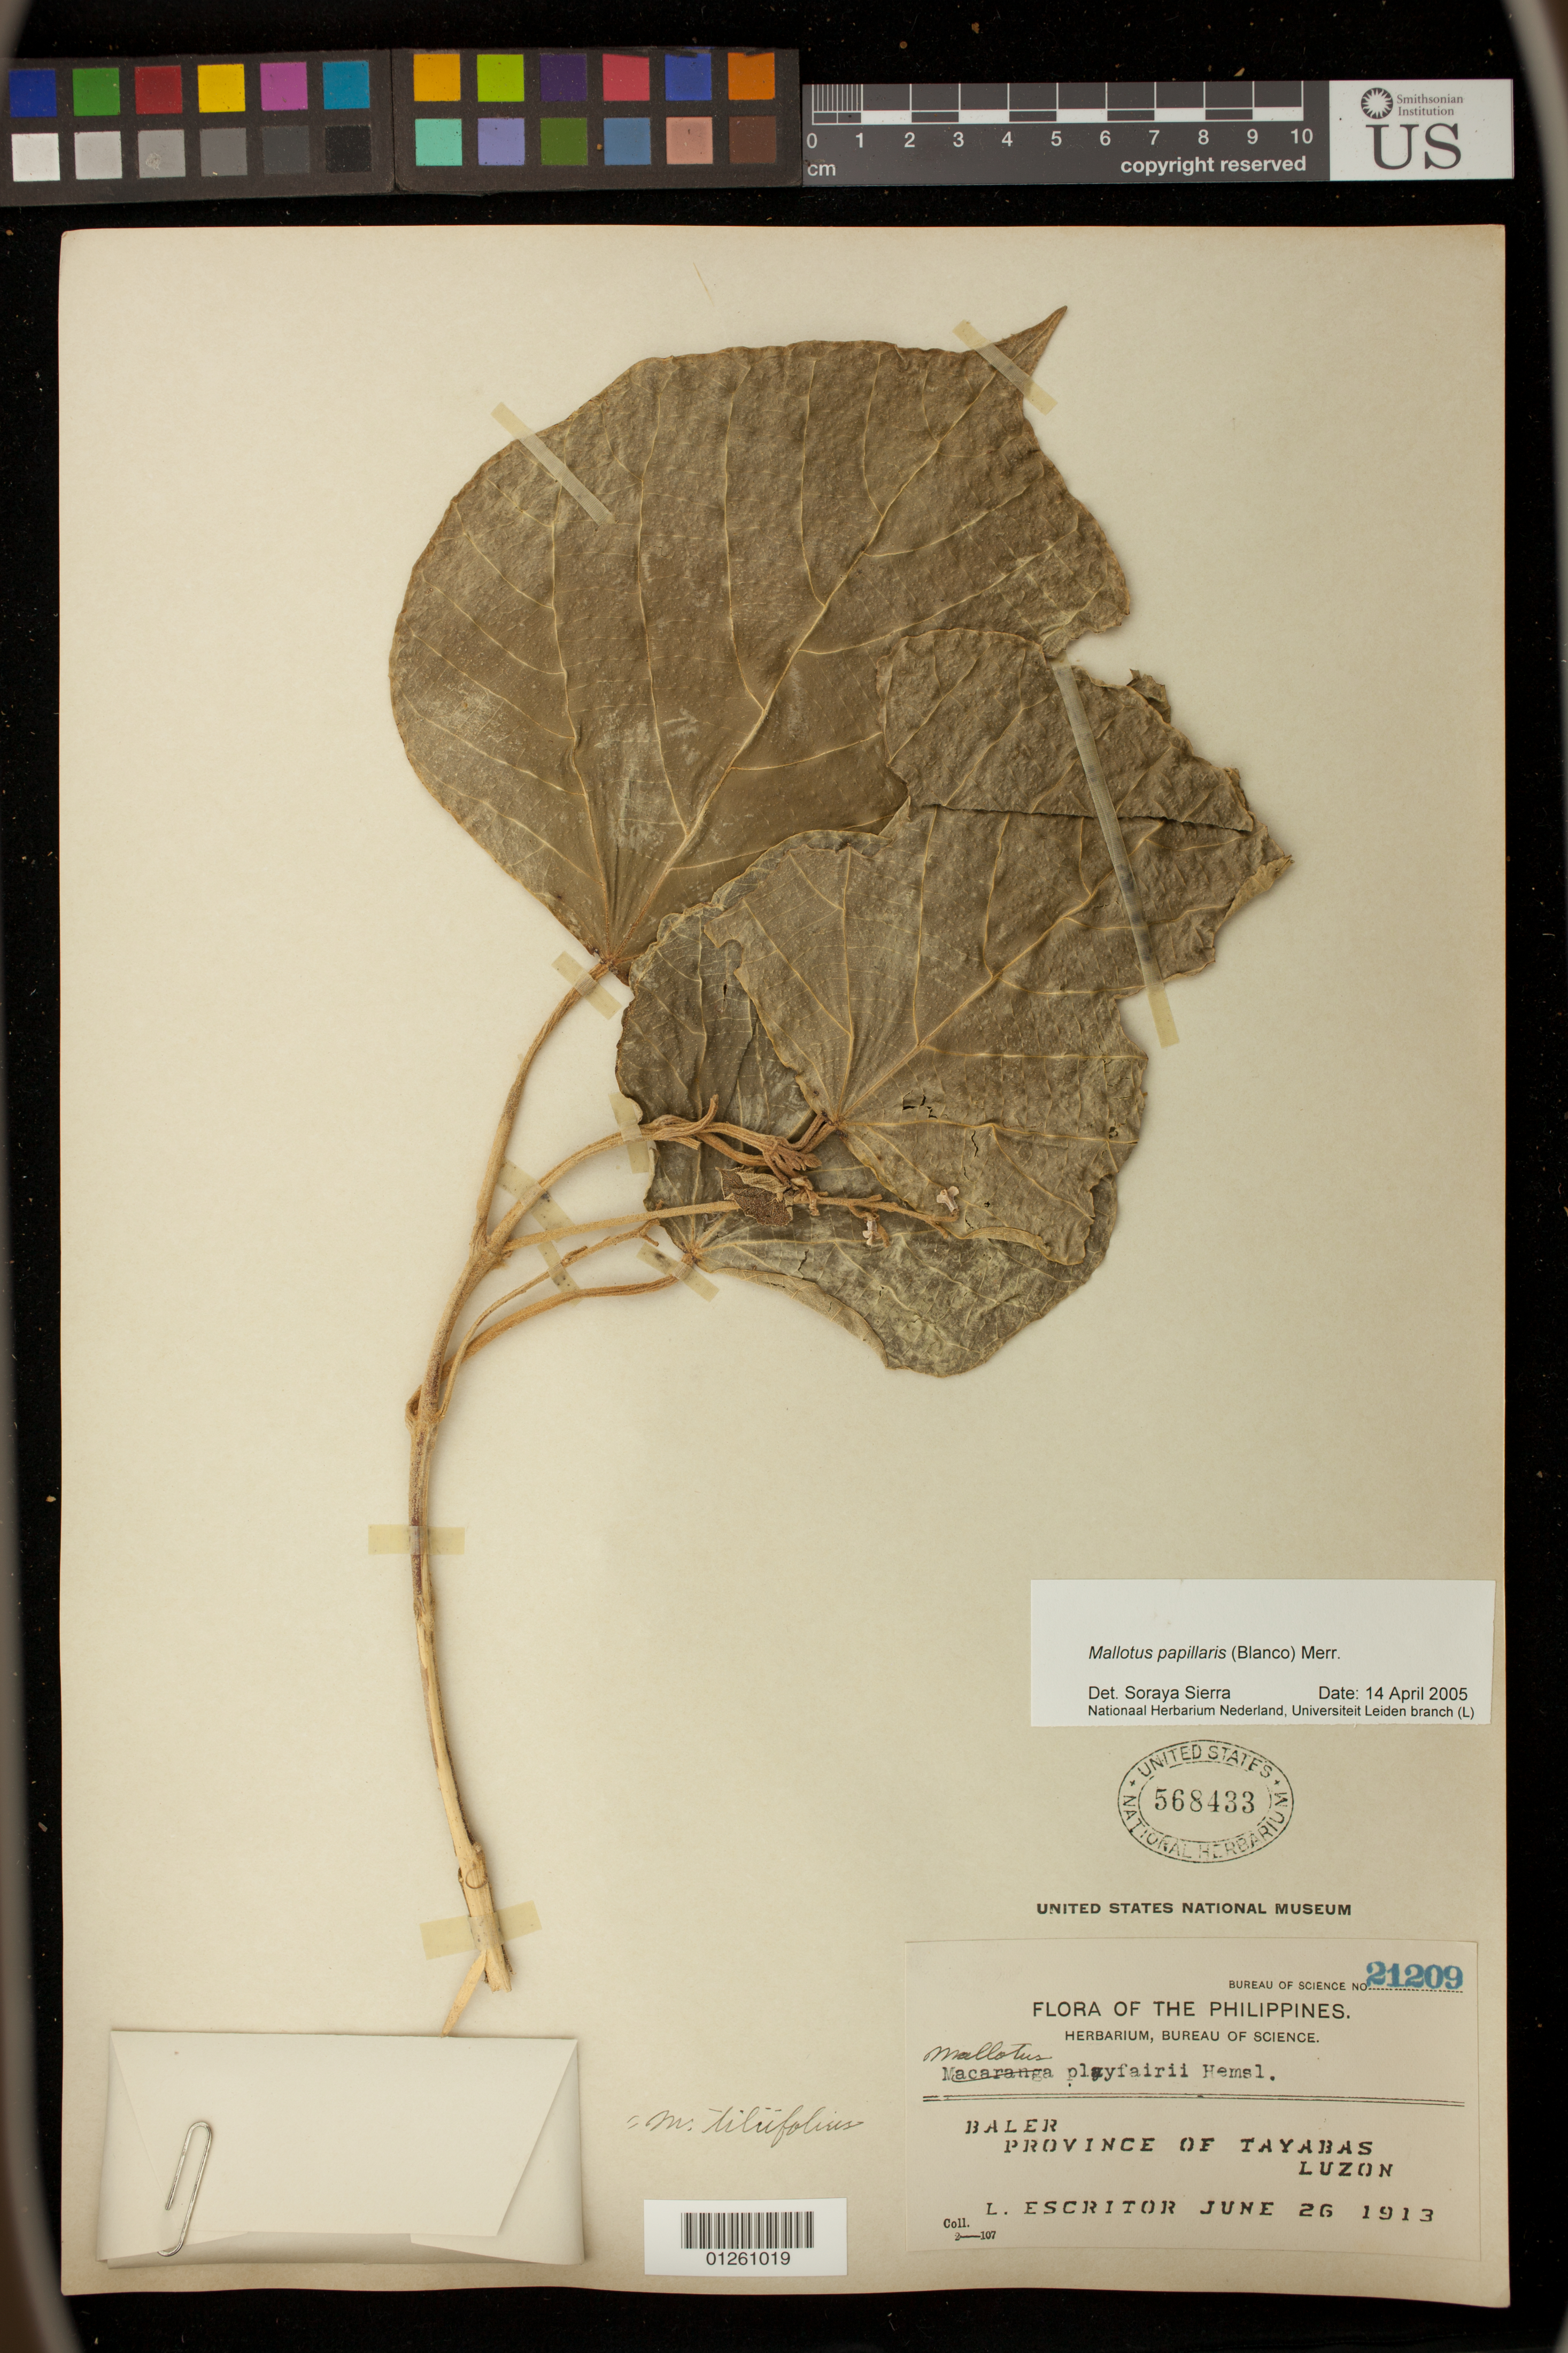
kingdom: Plantae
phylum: Tracheophyta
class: Magnoliopsida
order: Malpighiales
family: Euphorbiaceae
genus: Mallotus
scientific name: Mallotus papillaris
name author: (Blanco) Merr.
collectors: L. Escritor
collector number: Bur. Sci. 21209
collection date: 1913-06-26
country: Philippines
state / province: Calabarzon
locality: Baler, Province of Tayabas, Luzon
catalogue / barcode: US 568433